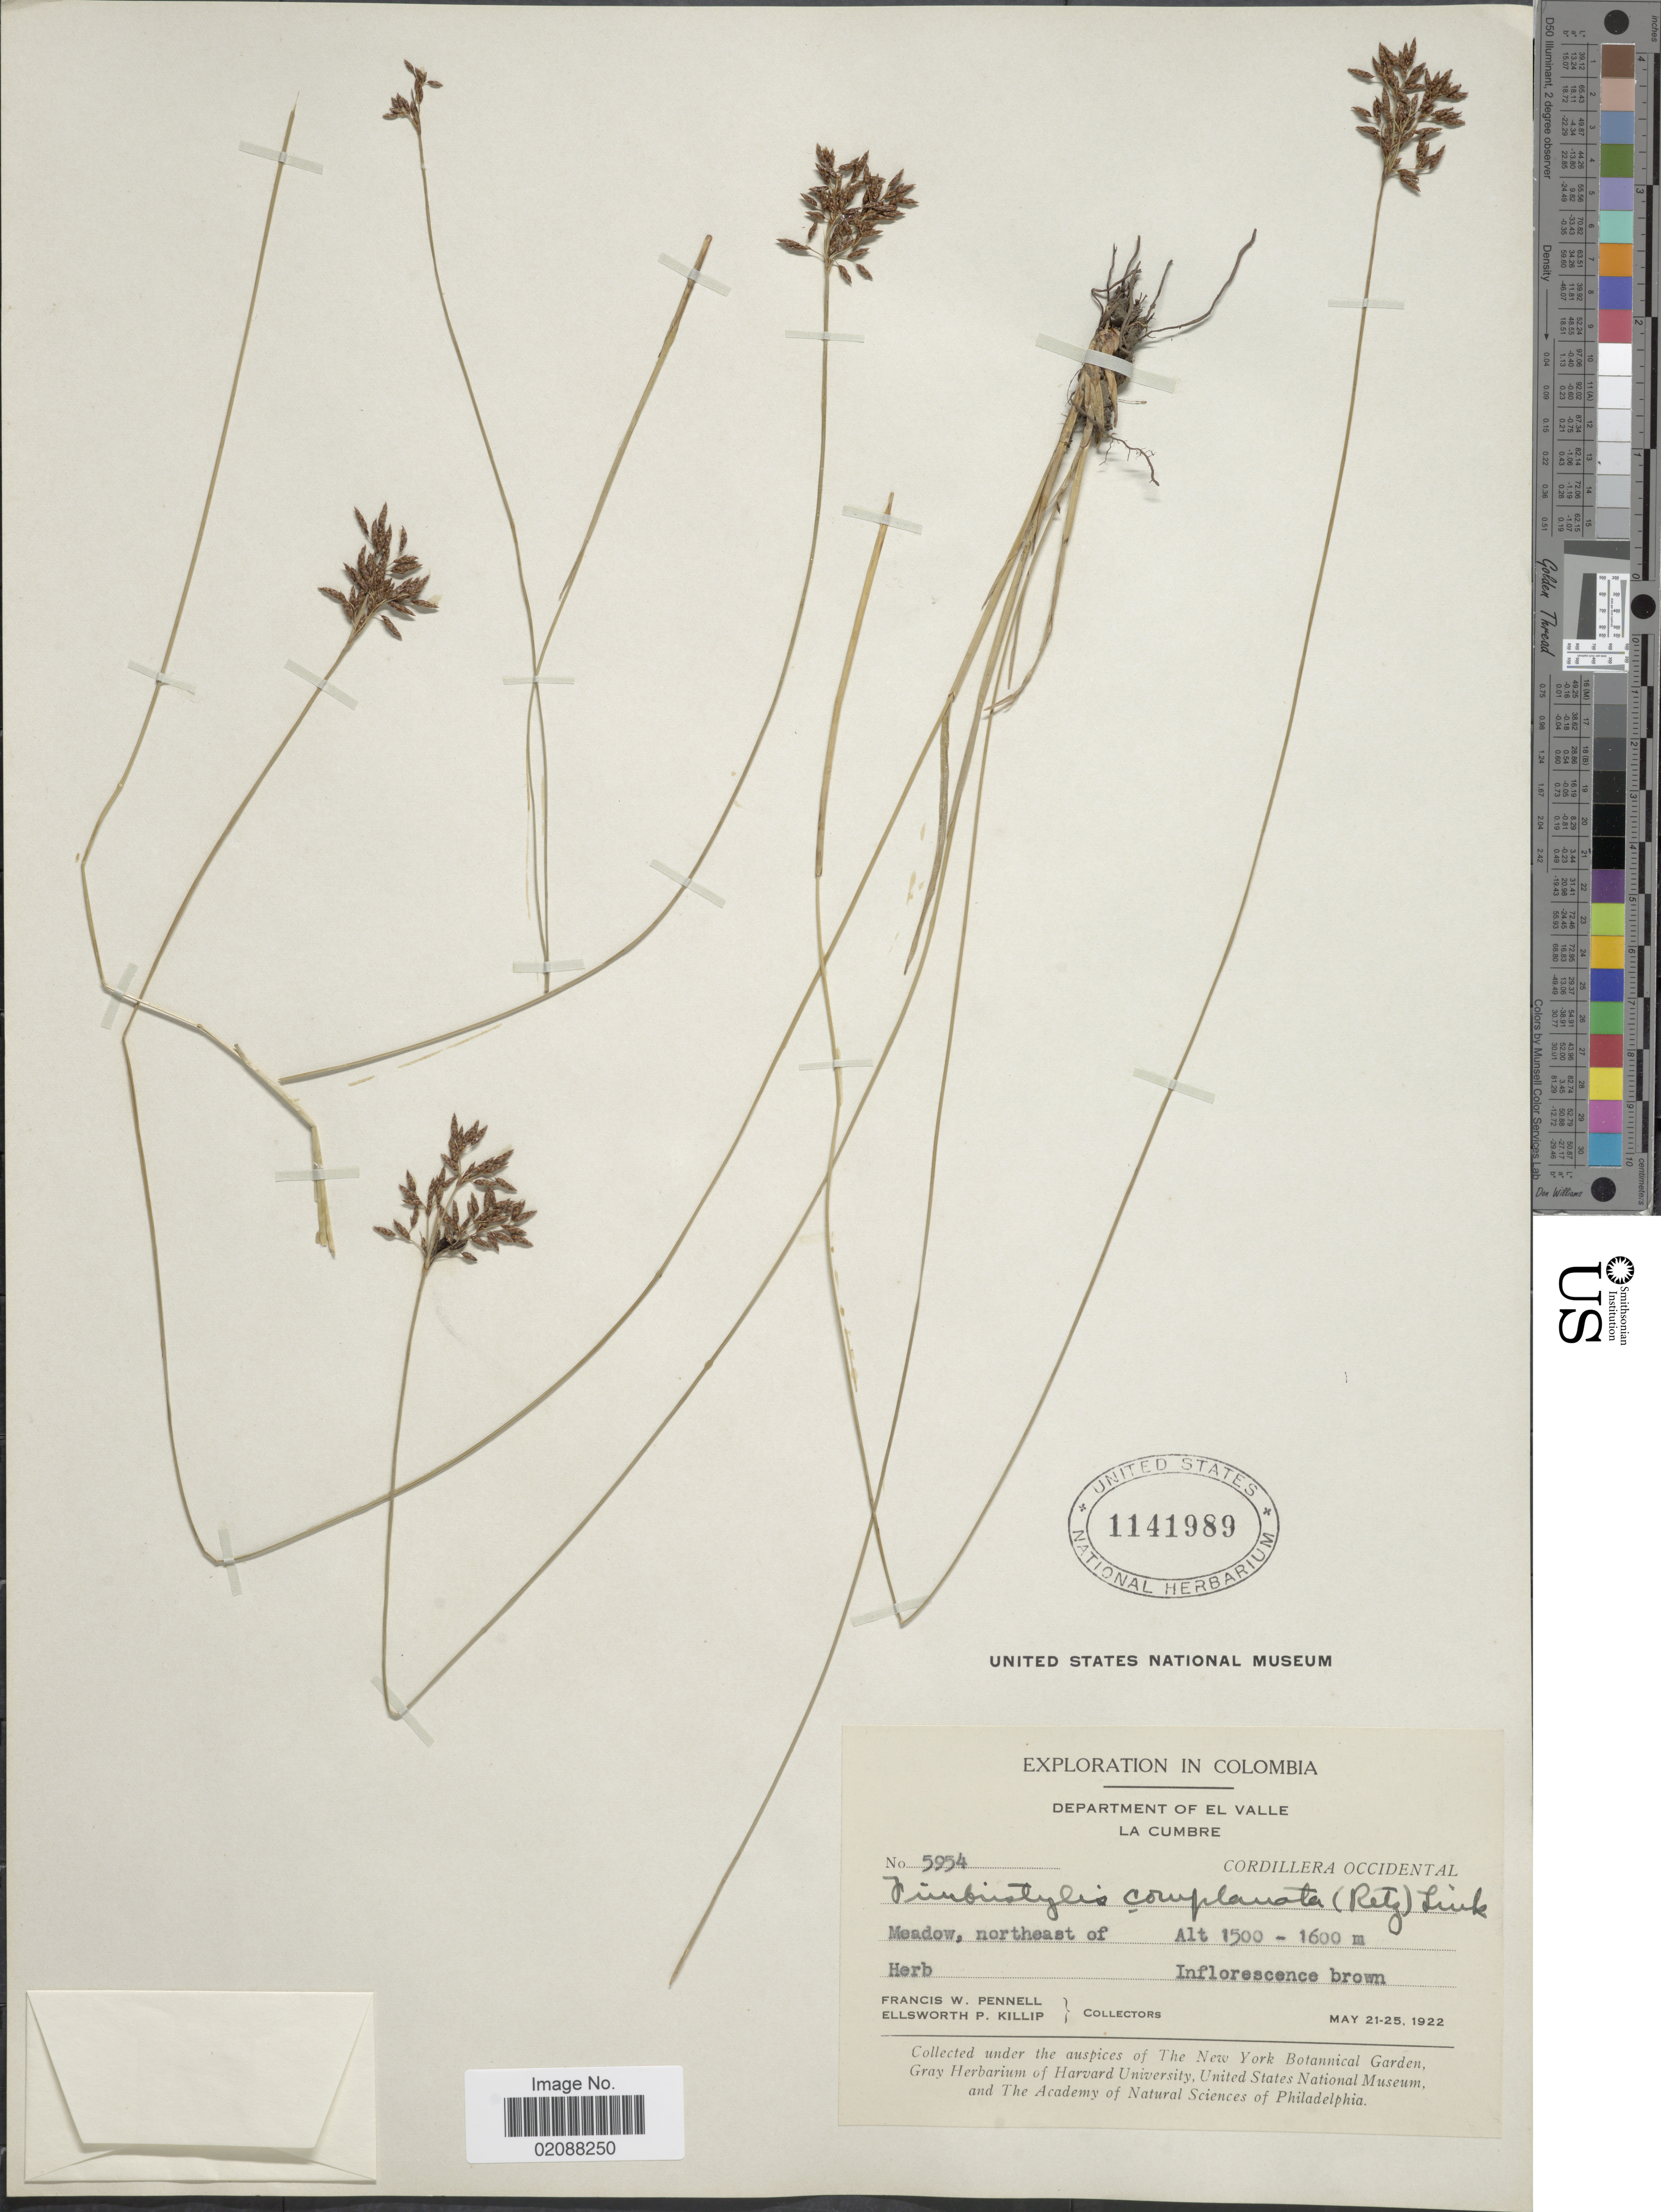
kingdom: Plantae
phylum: Tracheophyta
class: Liliopsida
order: Poales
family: Cyperaceae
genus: Fimbristylis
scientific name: Fimbristylis complanata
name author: (Retz.) Link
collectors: F. W. Pennell & E. P. Killip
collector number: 5954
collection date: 1922-05-21/1922-05-25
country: Colombia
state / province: Valle del Cauca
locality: Department of El Valle, La Cumbre, Cordillera Occidental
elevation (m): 1500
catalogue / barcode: US 1141989